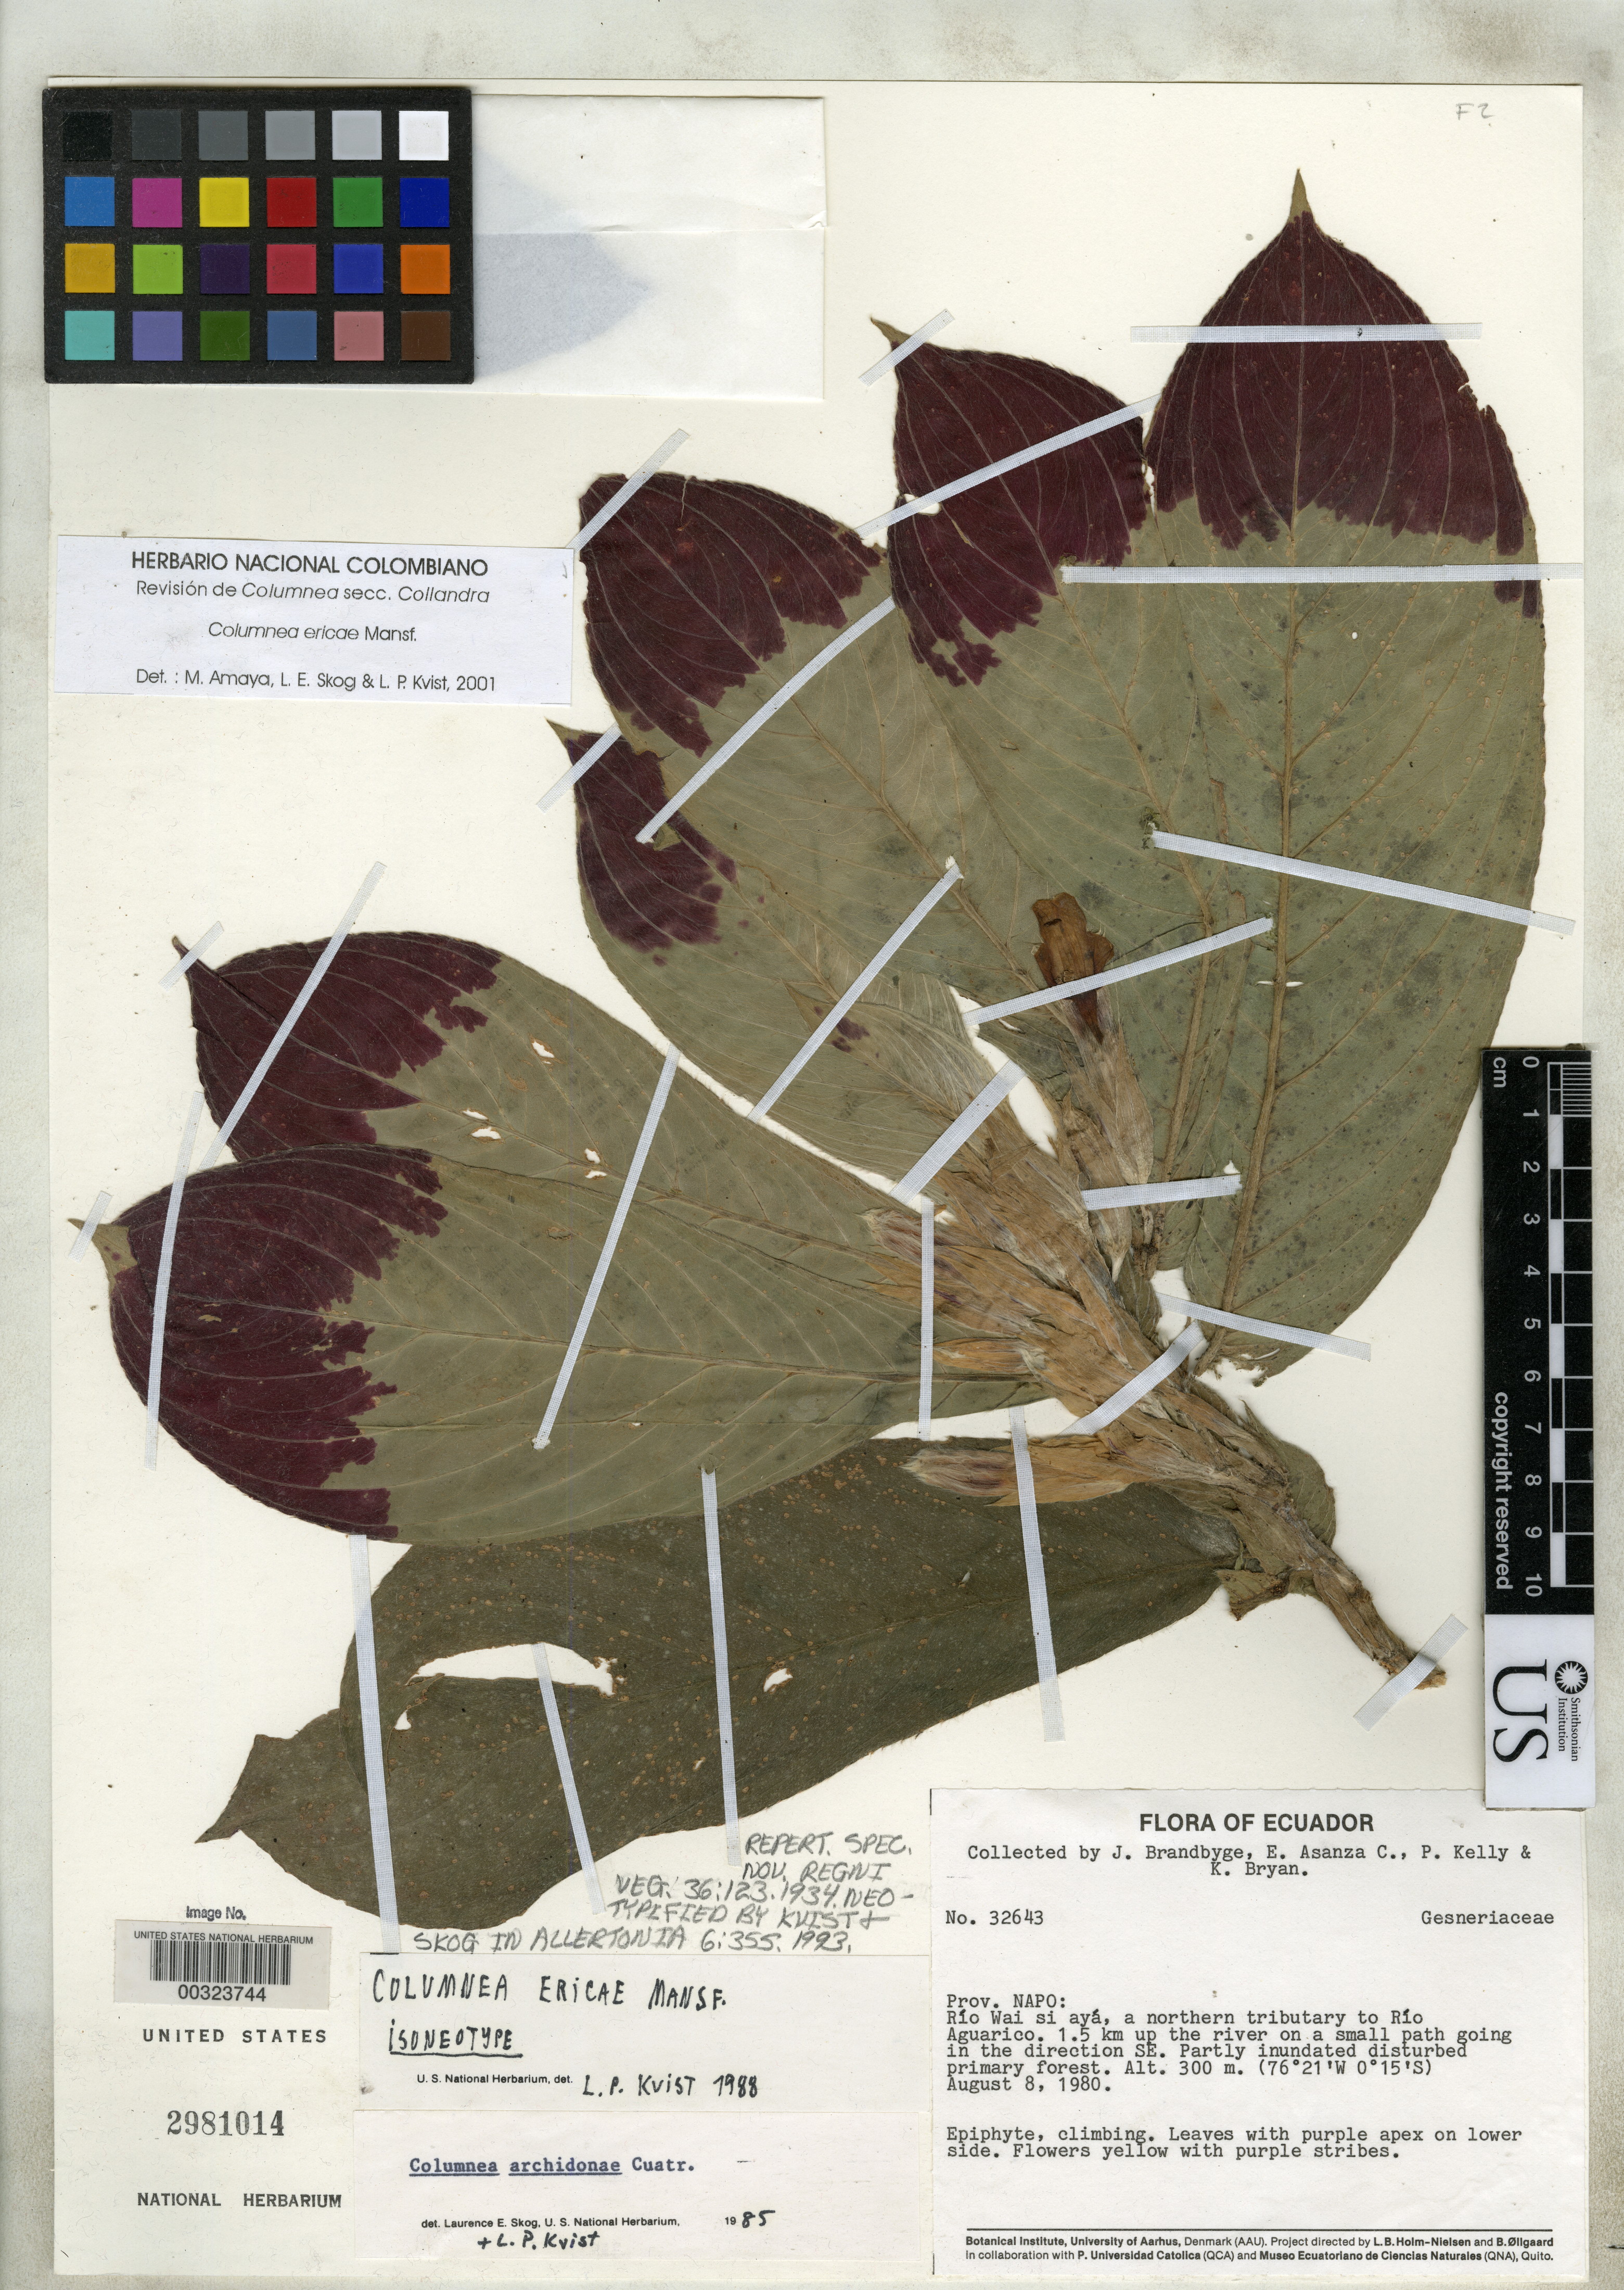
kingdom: Plantae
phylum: Tracheophyta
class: Magnoliopsida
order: Lamiales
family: Gesneriaceae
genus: Columnea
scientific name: Columnea ericae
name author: Mansf.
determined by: Amaya-Márquez, M.; Skog, Laurence E.; Kvist, L. P.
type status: Isoneotype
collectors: J. Brandbyge, E. Asanza C., P. Kelly & K. Bryan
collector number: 32643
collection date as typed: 08 Aug 1980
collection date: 1980-08-08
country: Ecuador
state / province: Napo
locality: Río Wai si ayá, northern tributary to Río Aguarico, 1.5 km up the river on a small path going in the direction SE.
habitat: Partly inundated disturbed primary forest.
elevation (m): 300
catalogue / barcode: US 2981014